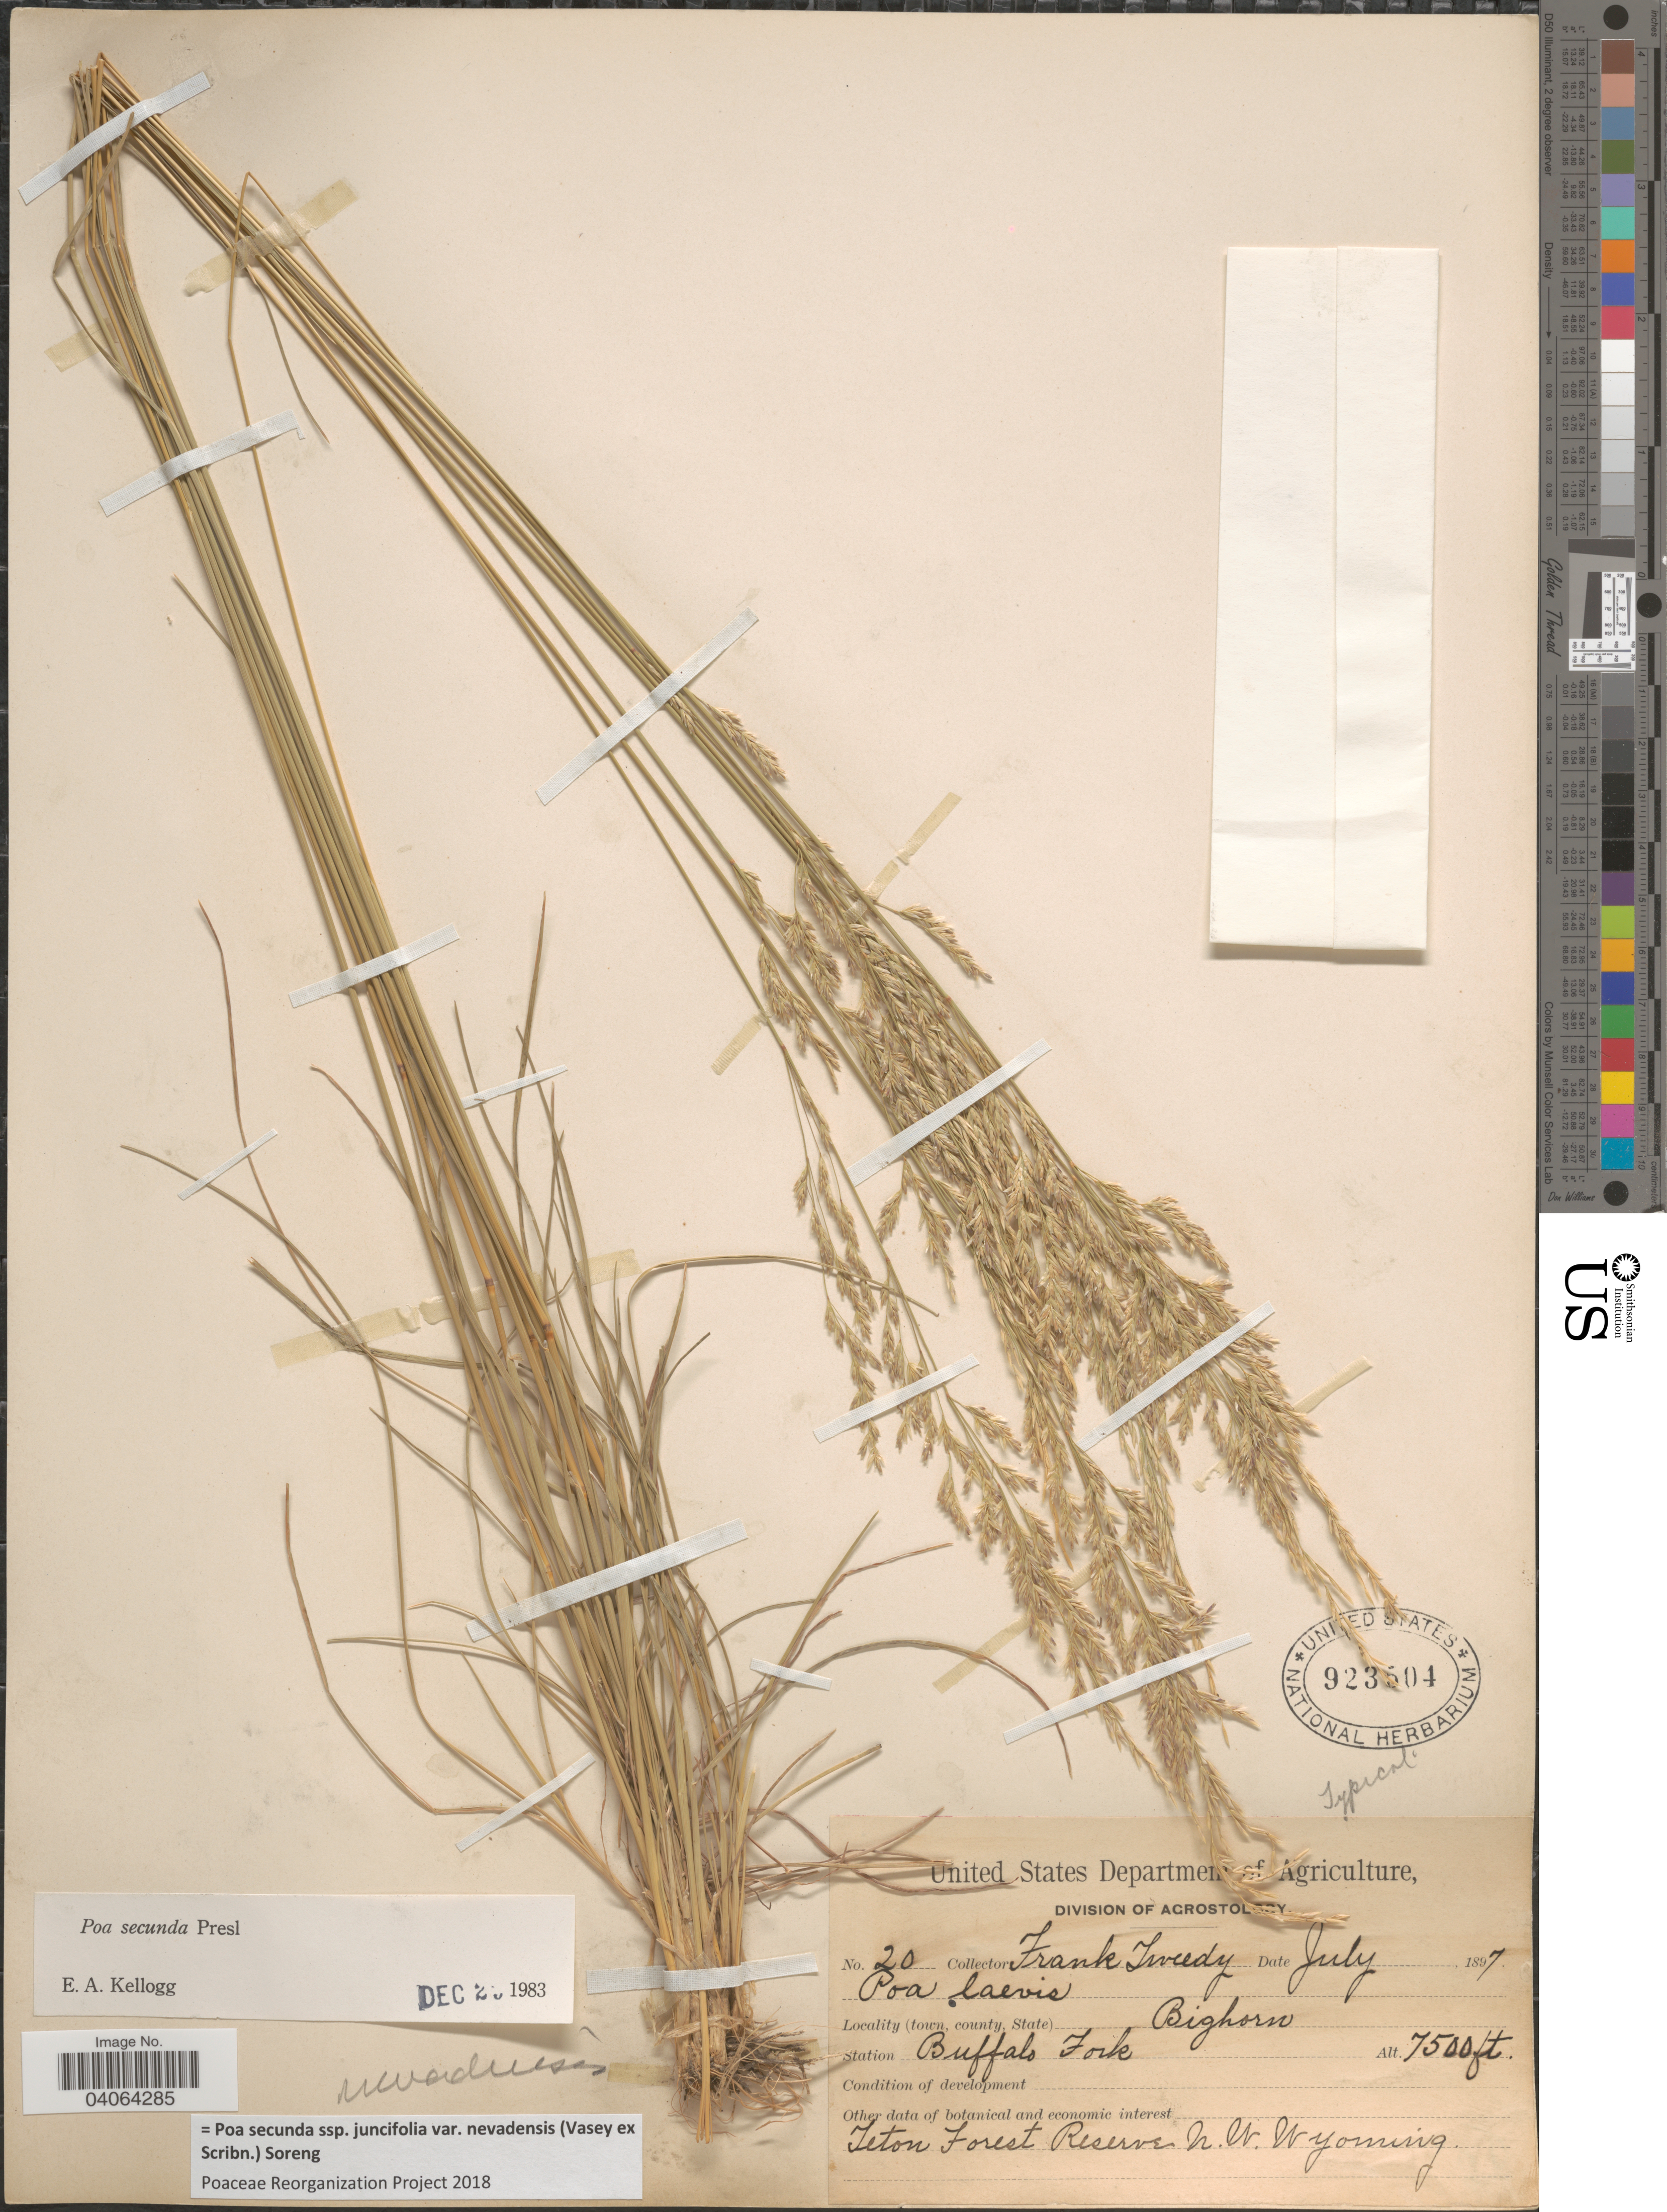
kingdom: Plantae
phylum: Tracheophyta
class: Liliopsida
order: Poales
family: Poaceae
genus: Poa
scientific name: Poa secunda subsp. juncifolia var. nevadensis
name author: (Vasey ex Scribn.) Soreng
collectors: F. Tweedy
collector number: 20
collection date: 1897-07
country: United States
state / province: Wyoming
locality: Bighorn. Station Buffalo Fork. Teton Forest Reserve N.W. Wyoming.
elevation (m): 2286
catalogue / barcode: US 923504